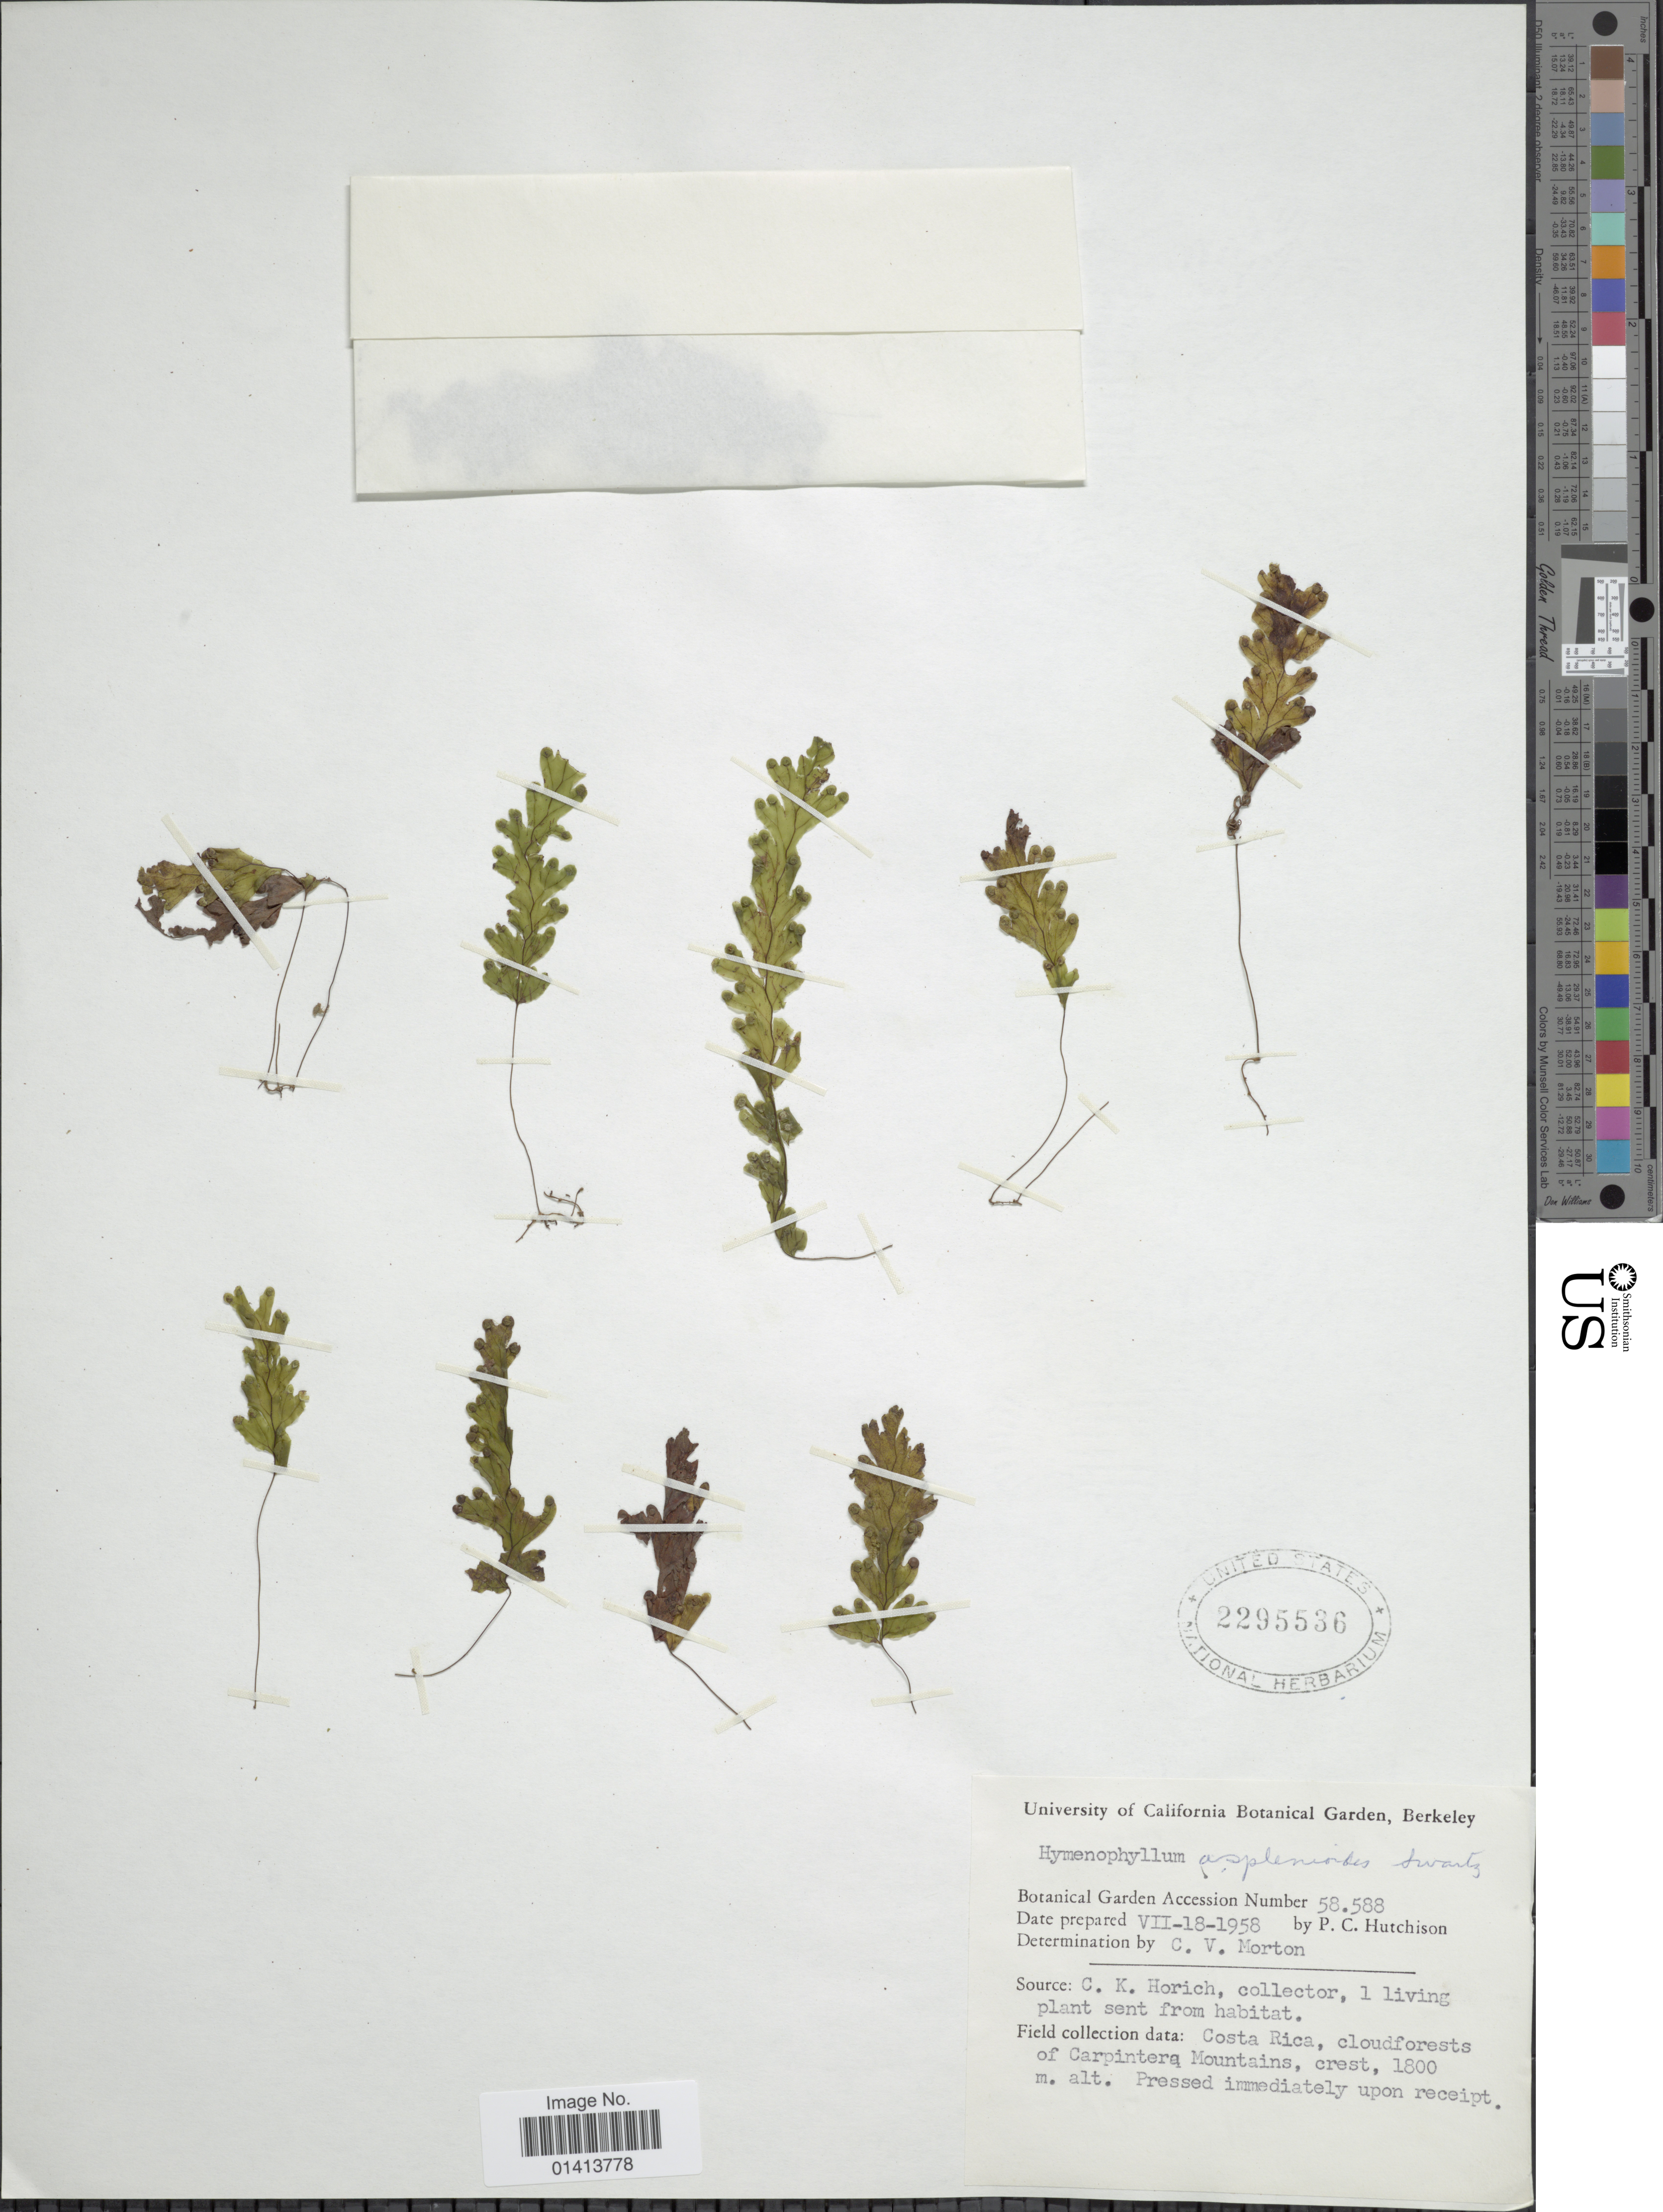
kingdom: Plantae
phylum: Tracheophyta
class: Polypodiopsida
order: Hymenophyllales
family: Hymenophyllaceae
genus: Hymenophyllum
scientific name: Hymenophyllum asplenioides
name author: (Sw.) Sw.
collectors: P. C. Hutchison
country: Costa Rica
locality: Cloudforest of Carpintera Mountains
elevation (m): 1800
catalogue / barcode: US 2295536